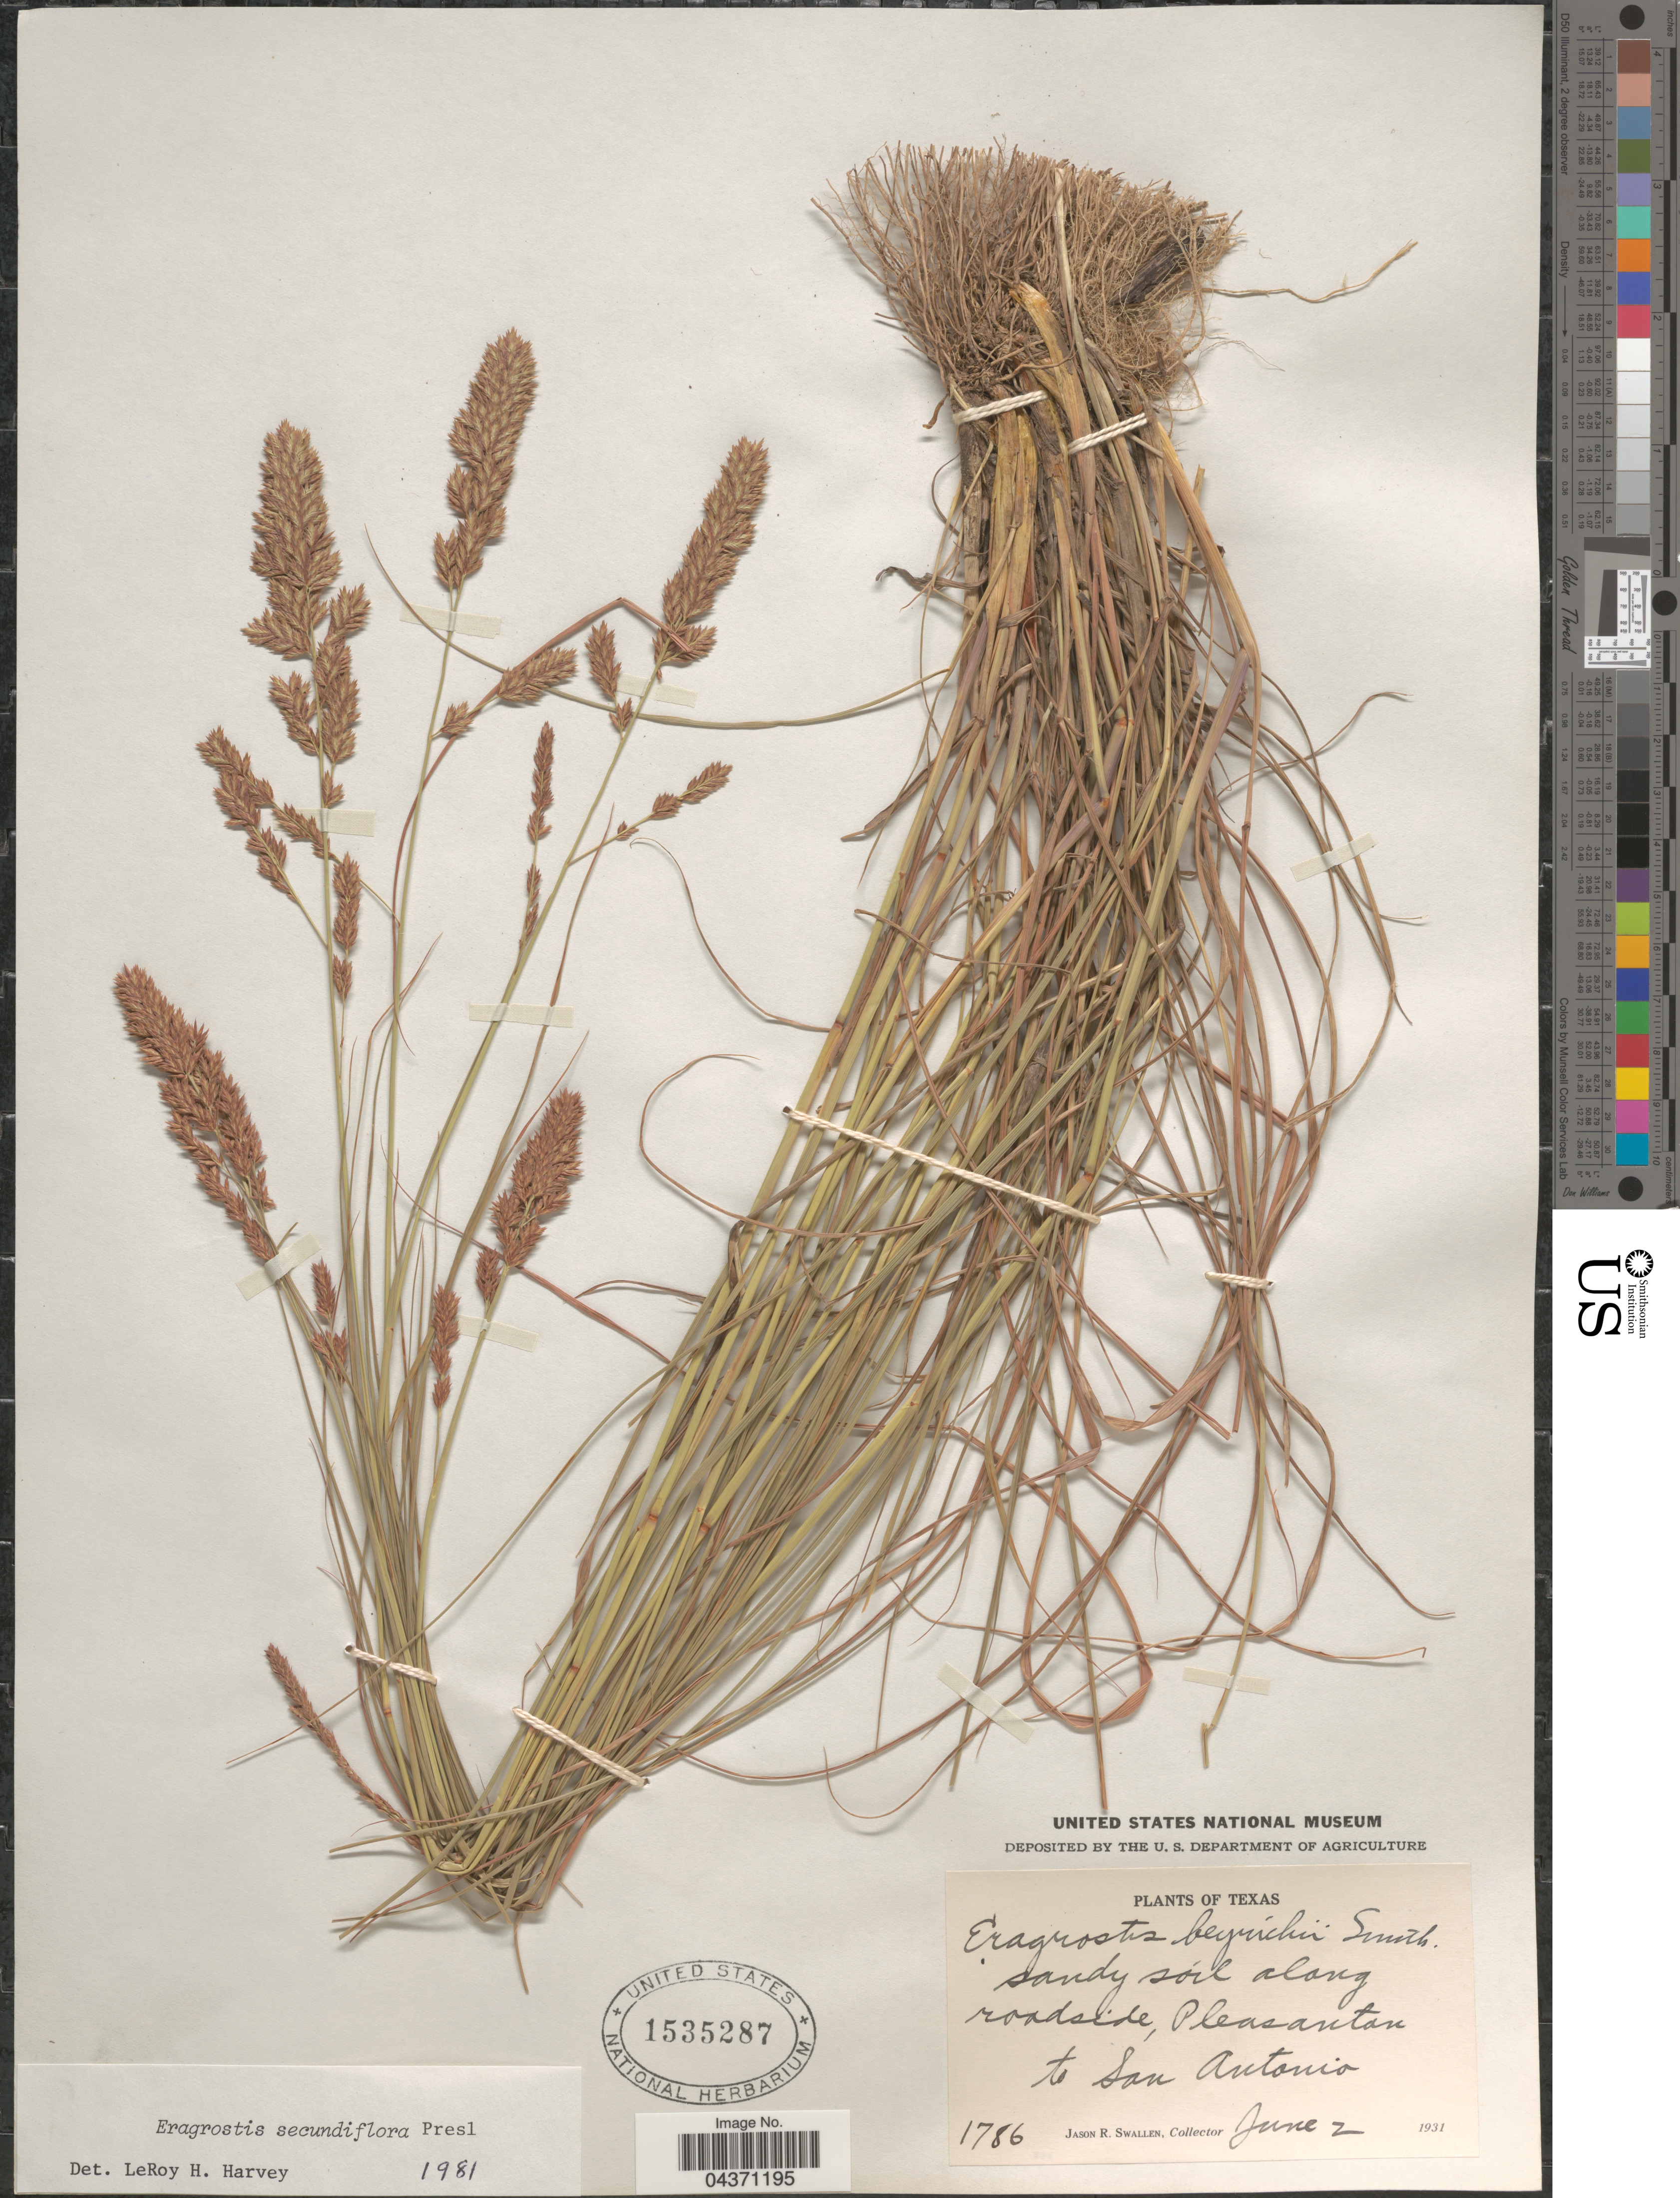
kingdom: Plantae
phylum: Tracheophyta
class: Liliopsida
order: Poales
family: Poaceae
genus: Eragrostis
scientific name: Eragrostis secundiflora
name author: J. Presl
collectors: J. R. Swallen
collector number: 1786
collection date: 1931-06-02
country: United States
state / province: Texas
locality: Sandy soil along roadside, Pleasanton to San Antonio.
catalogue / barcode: US 1535287